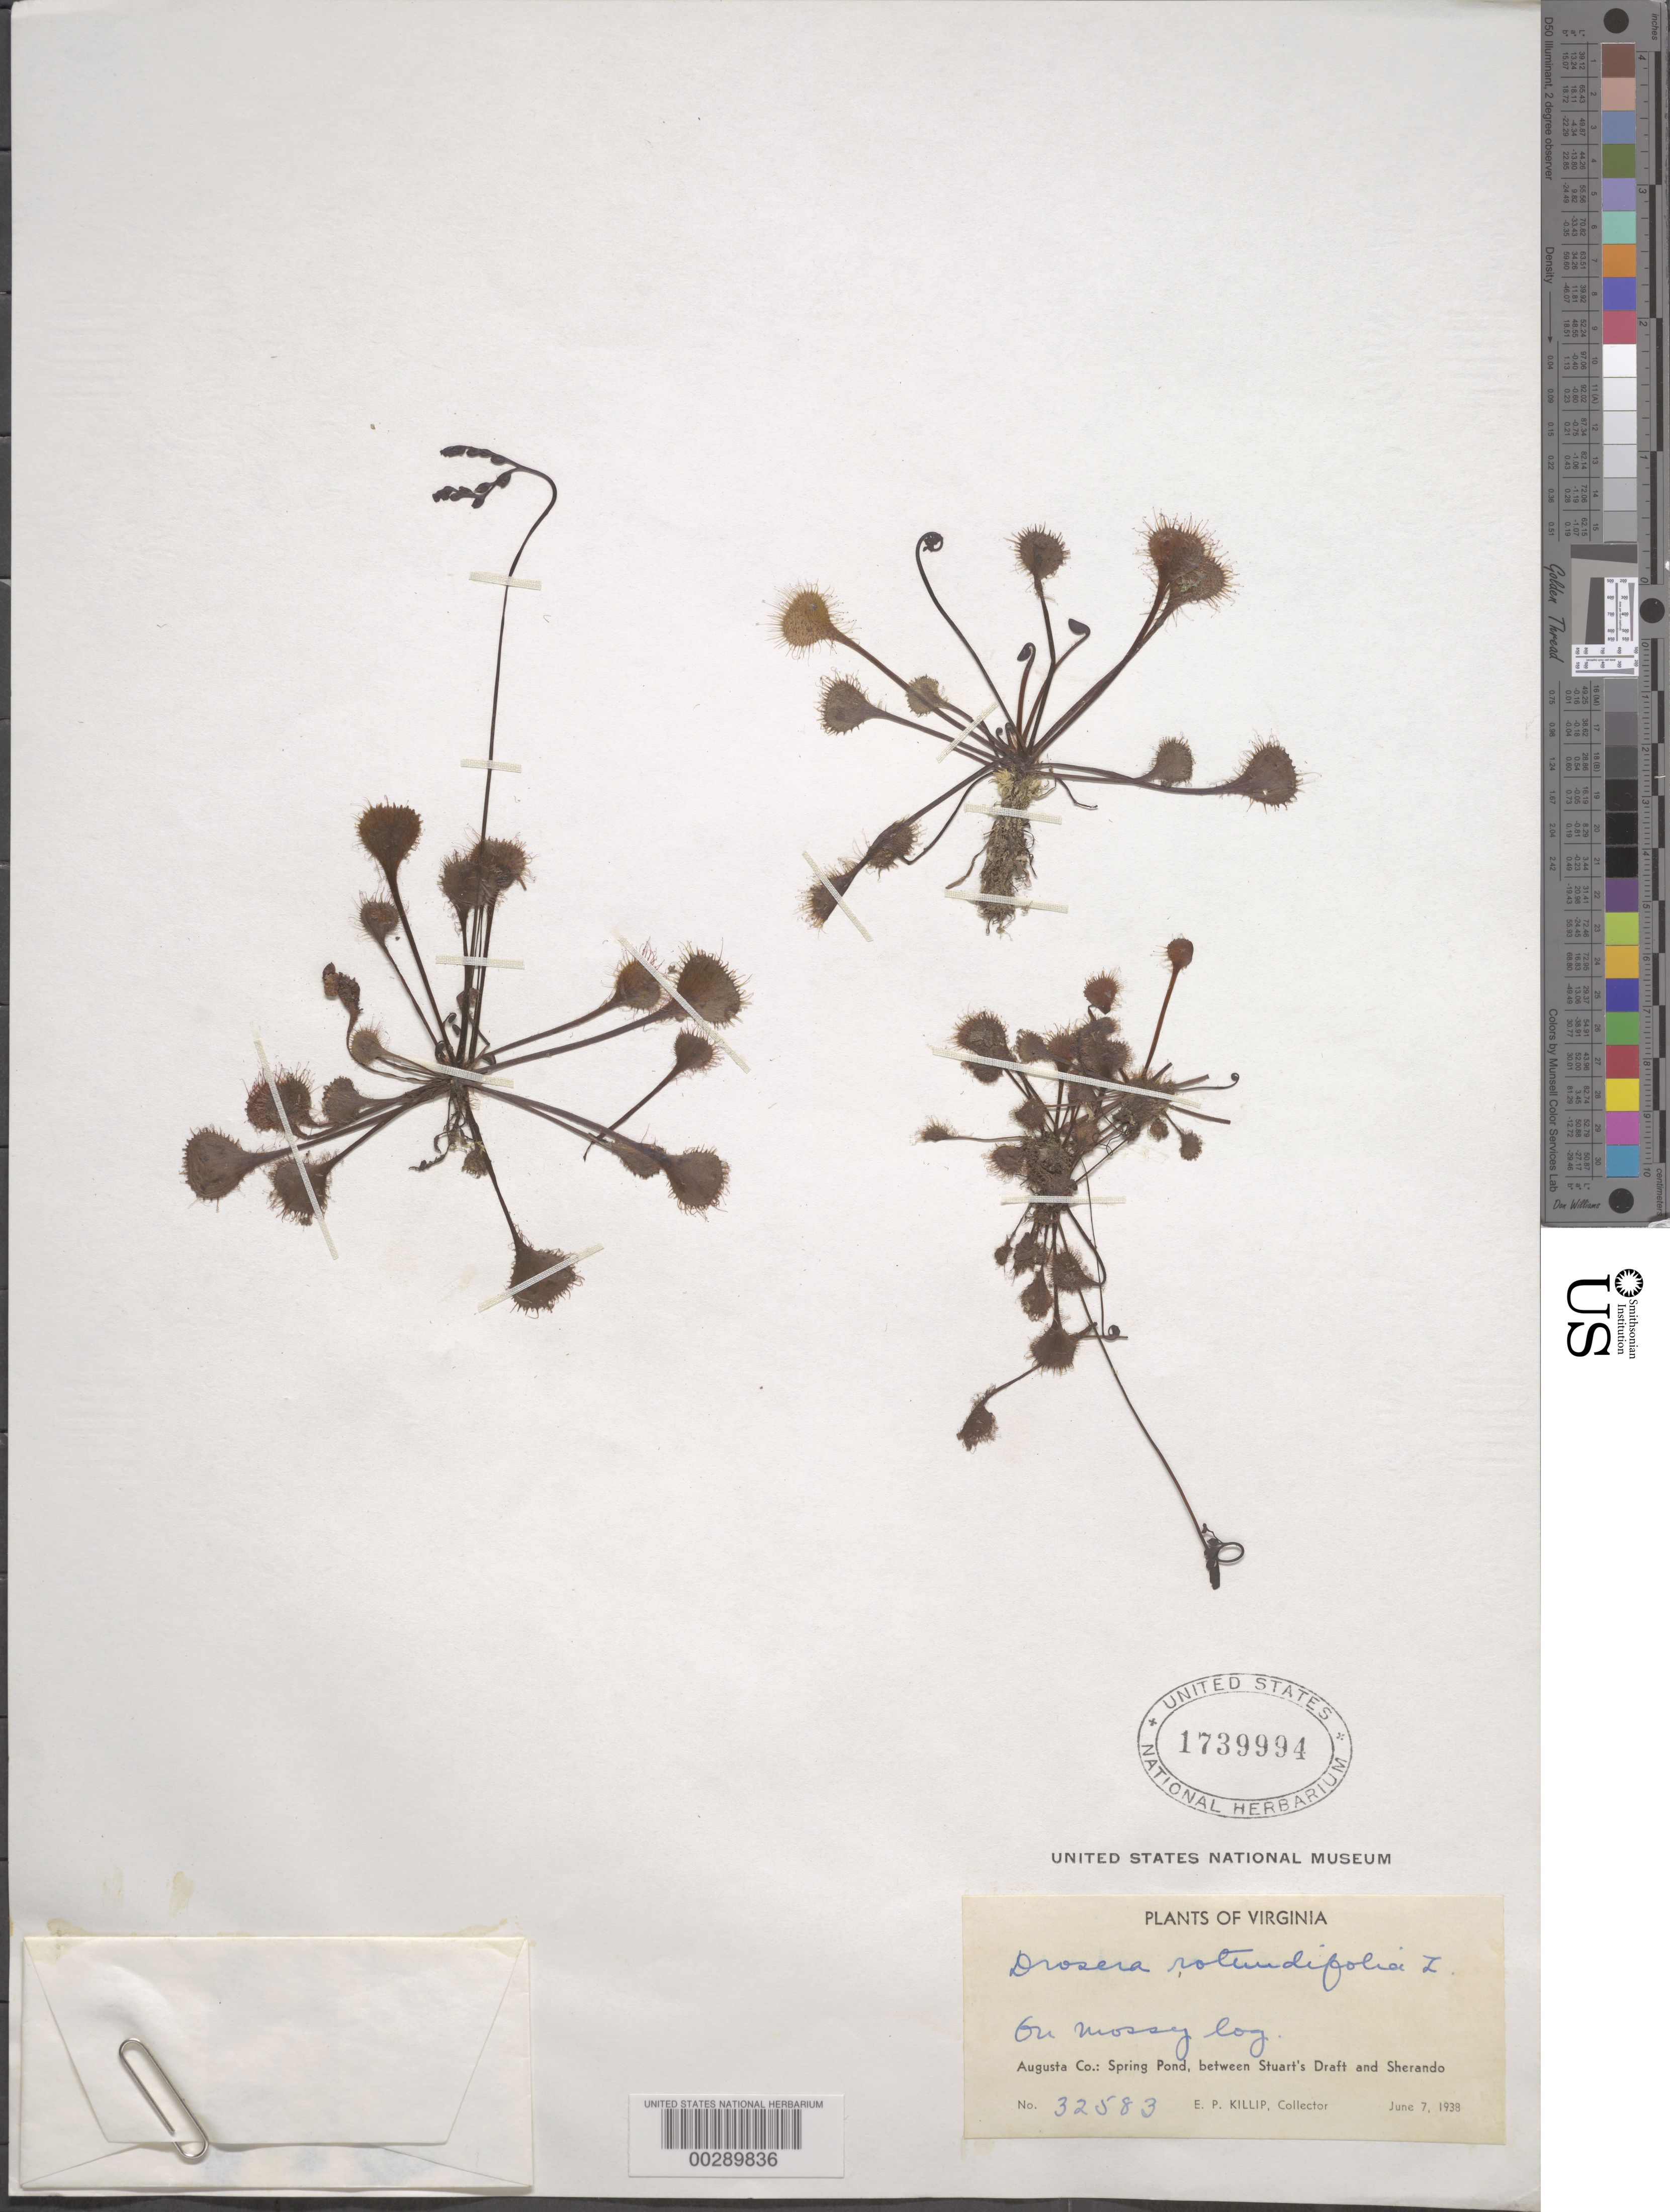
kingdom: Plantae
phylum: Tracheophyta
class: Magnoliopsida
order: Caryophyllales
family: Droseraceae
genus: Drosera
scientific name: Drosera rotundifolia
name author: L.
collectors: E. P. Killip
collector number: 32583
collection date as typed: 07 Jun 1938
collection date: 1938-06-07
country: United States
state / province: Virginia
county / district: Augusta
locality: Spring pond, between stuart's draft and sherando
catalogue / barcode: US 1739994